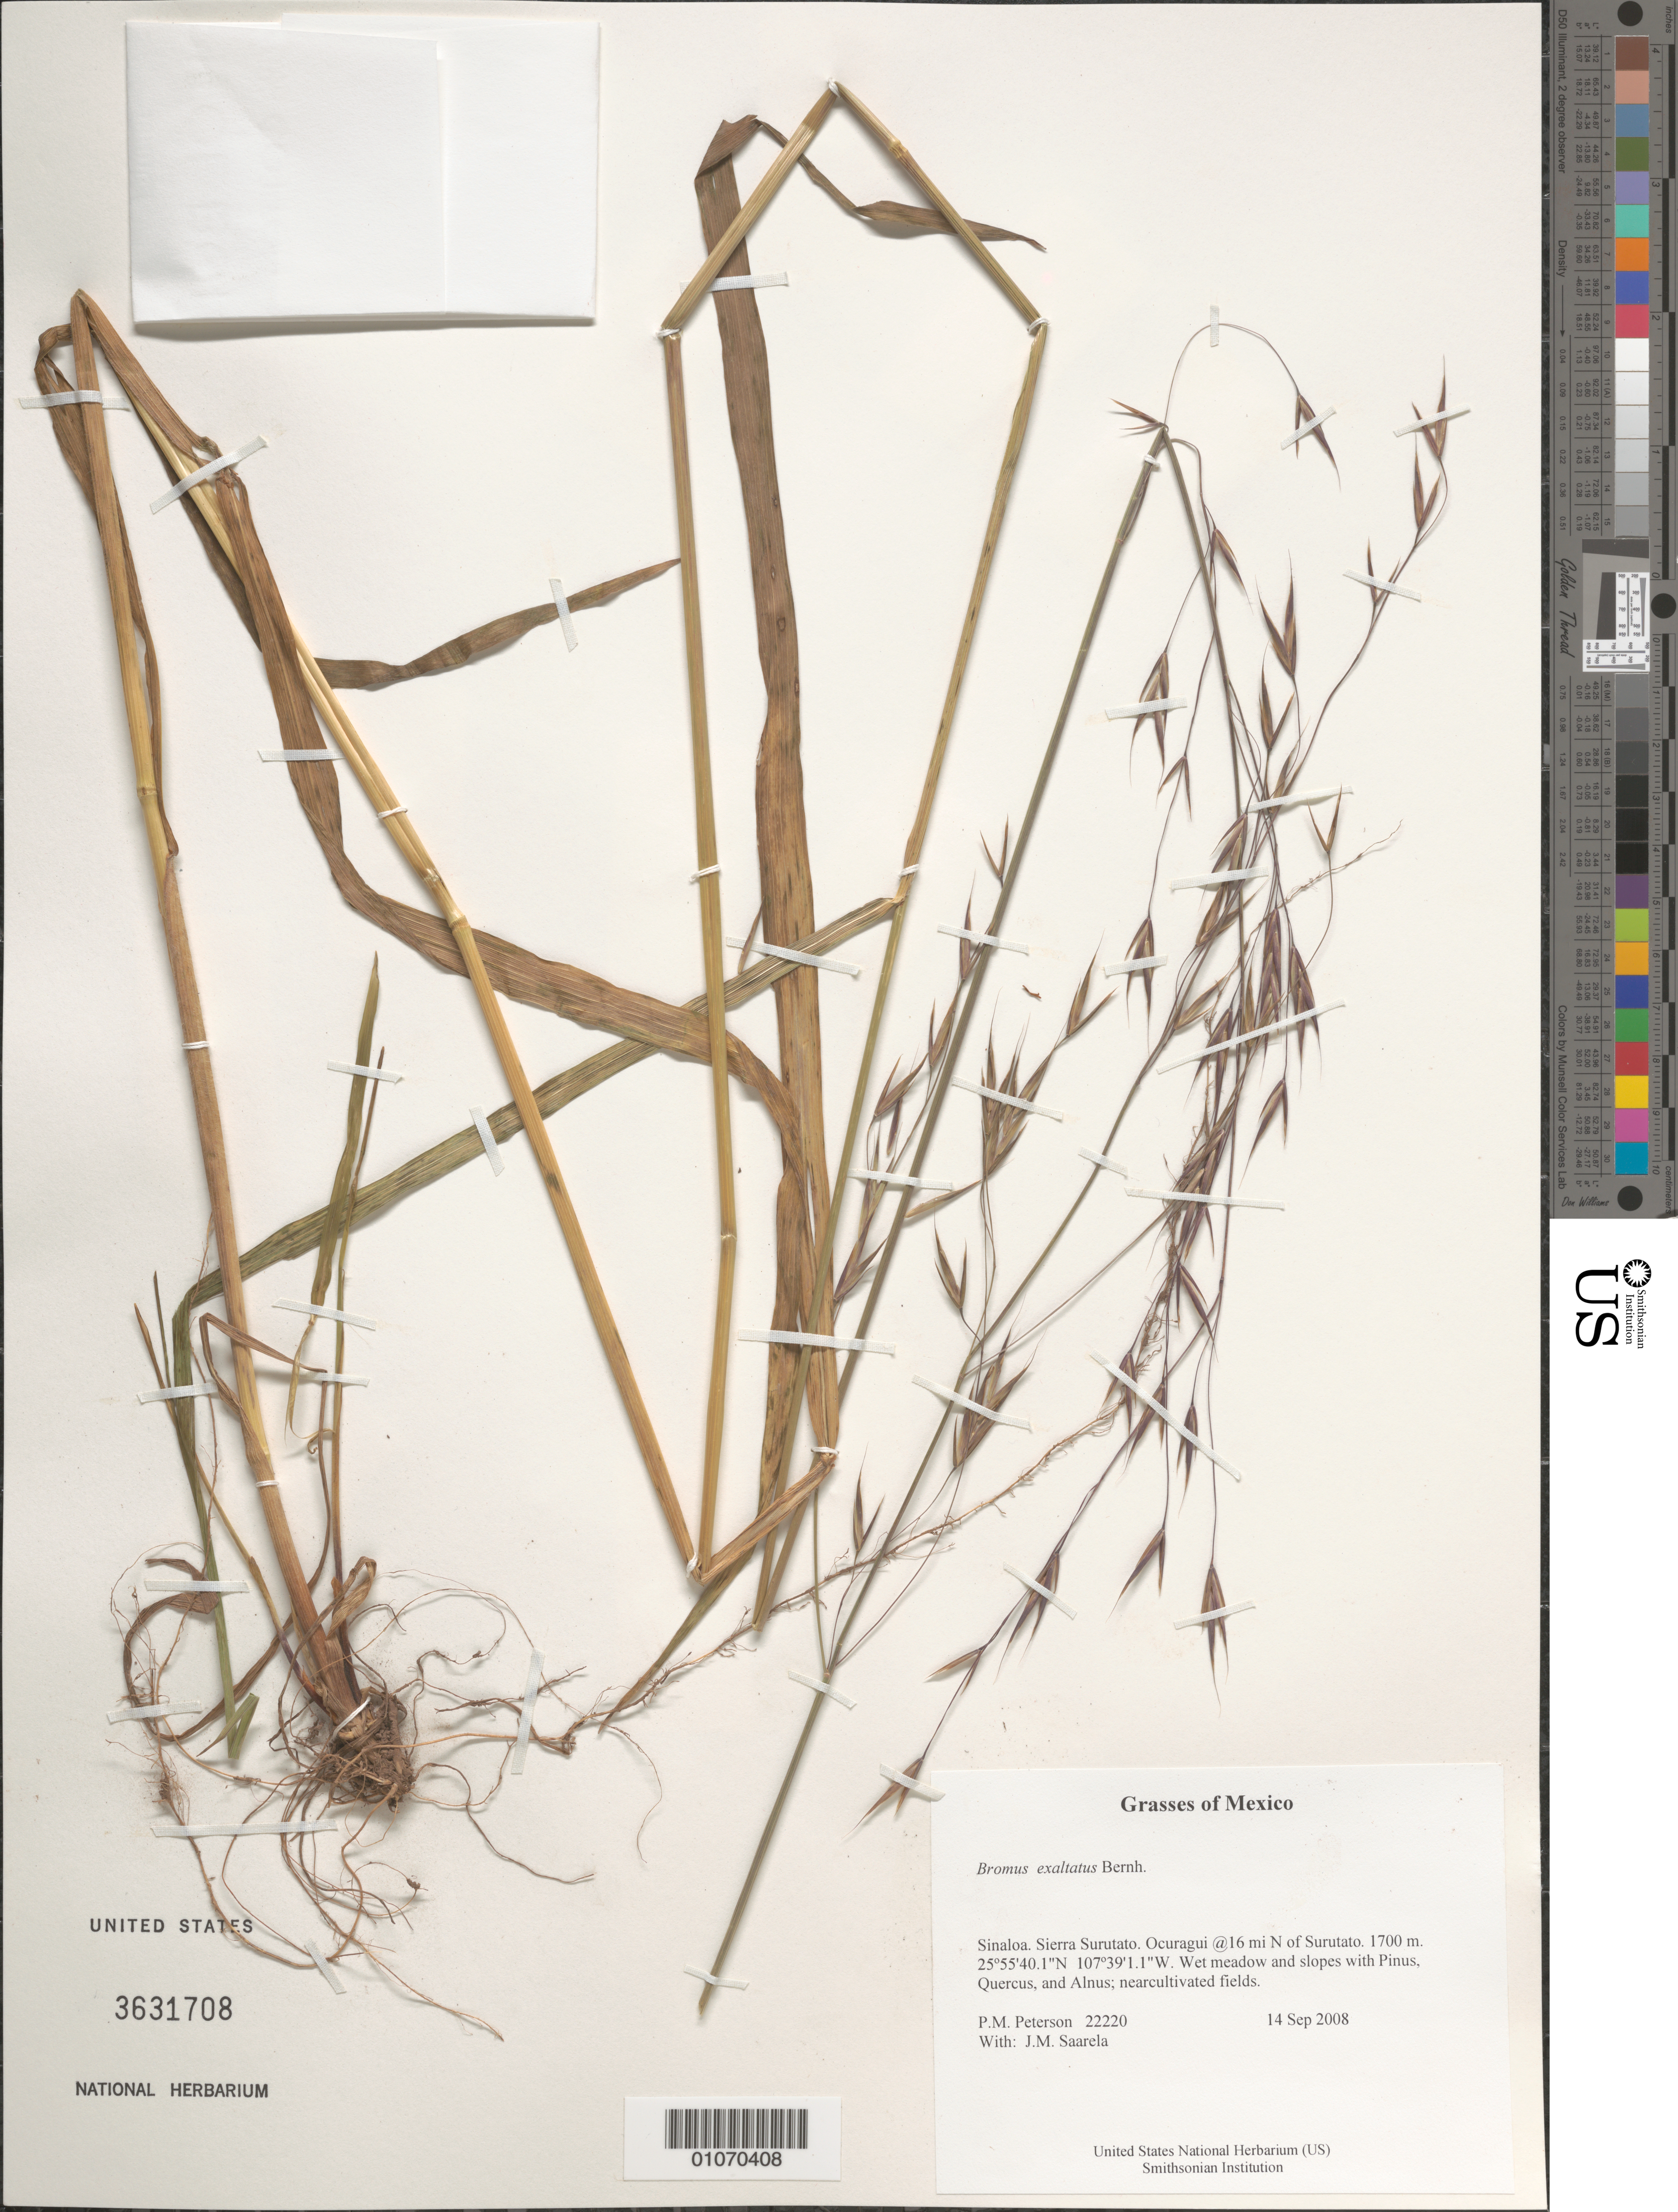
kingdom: Plantae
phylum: Tracheophyta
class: Liliopsida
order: Poales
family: Poaceae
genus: Bromus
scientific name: Bromus exaltatus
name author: Bernhardi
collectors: P. M. Peterson & J. Saarela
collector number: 22220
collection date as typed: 14 Sep 2008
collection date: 2008-09-14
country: Mexico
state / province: Sinaloa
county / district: Sierra Surutato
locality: Ocuragui @16 mi N of Surutato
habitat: Wet meadow and slopes with Pinus, Quercus, and Alnus; nearcultivated fields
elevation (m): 1700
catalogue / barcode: US 3631708